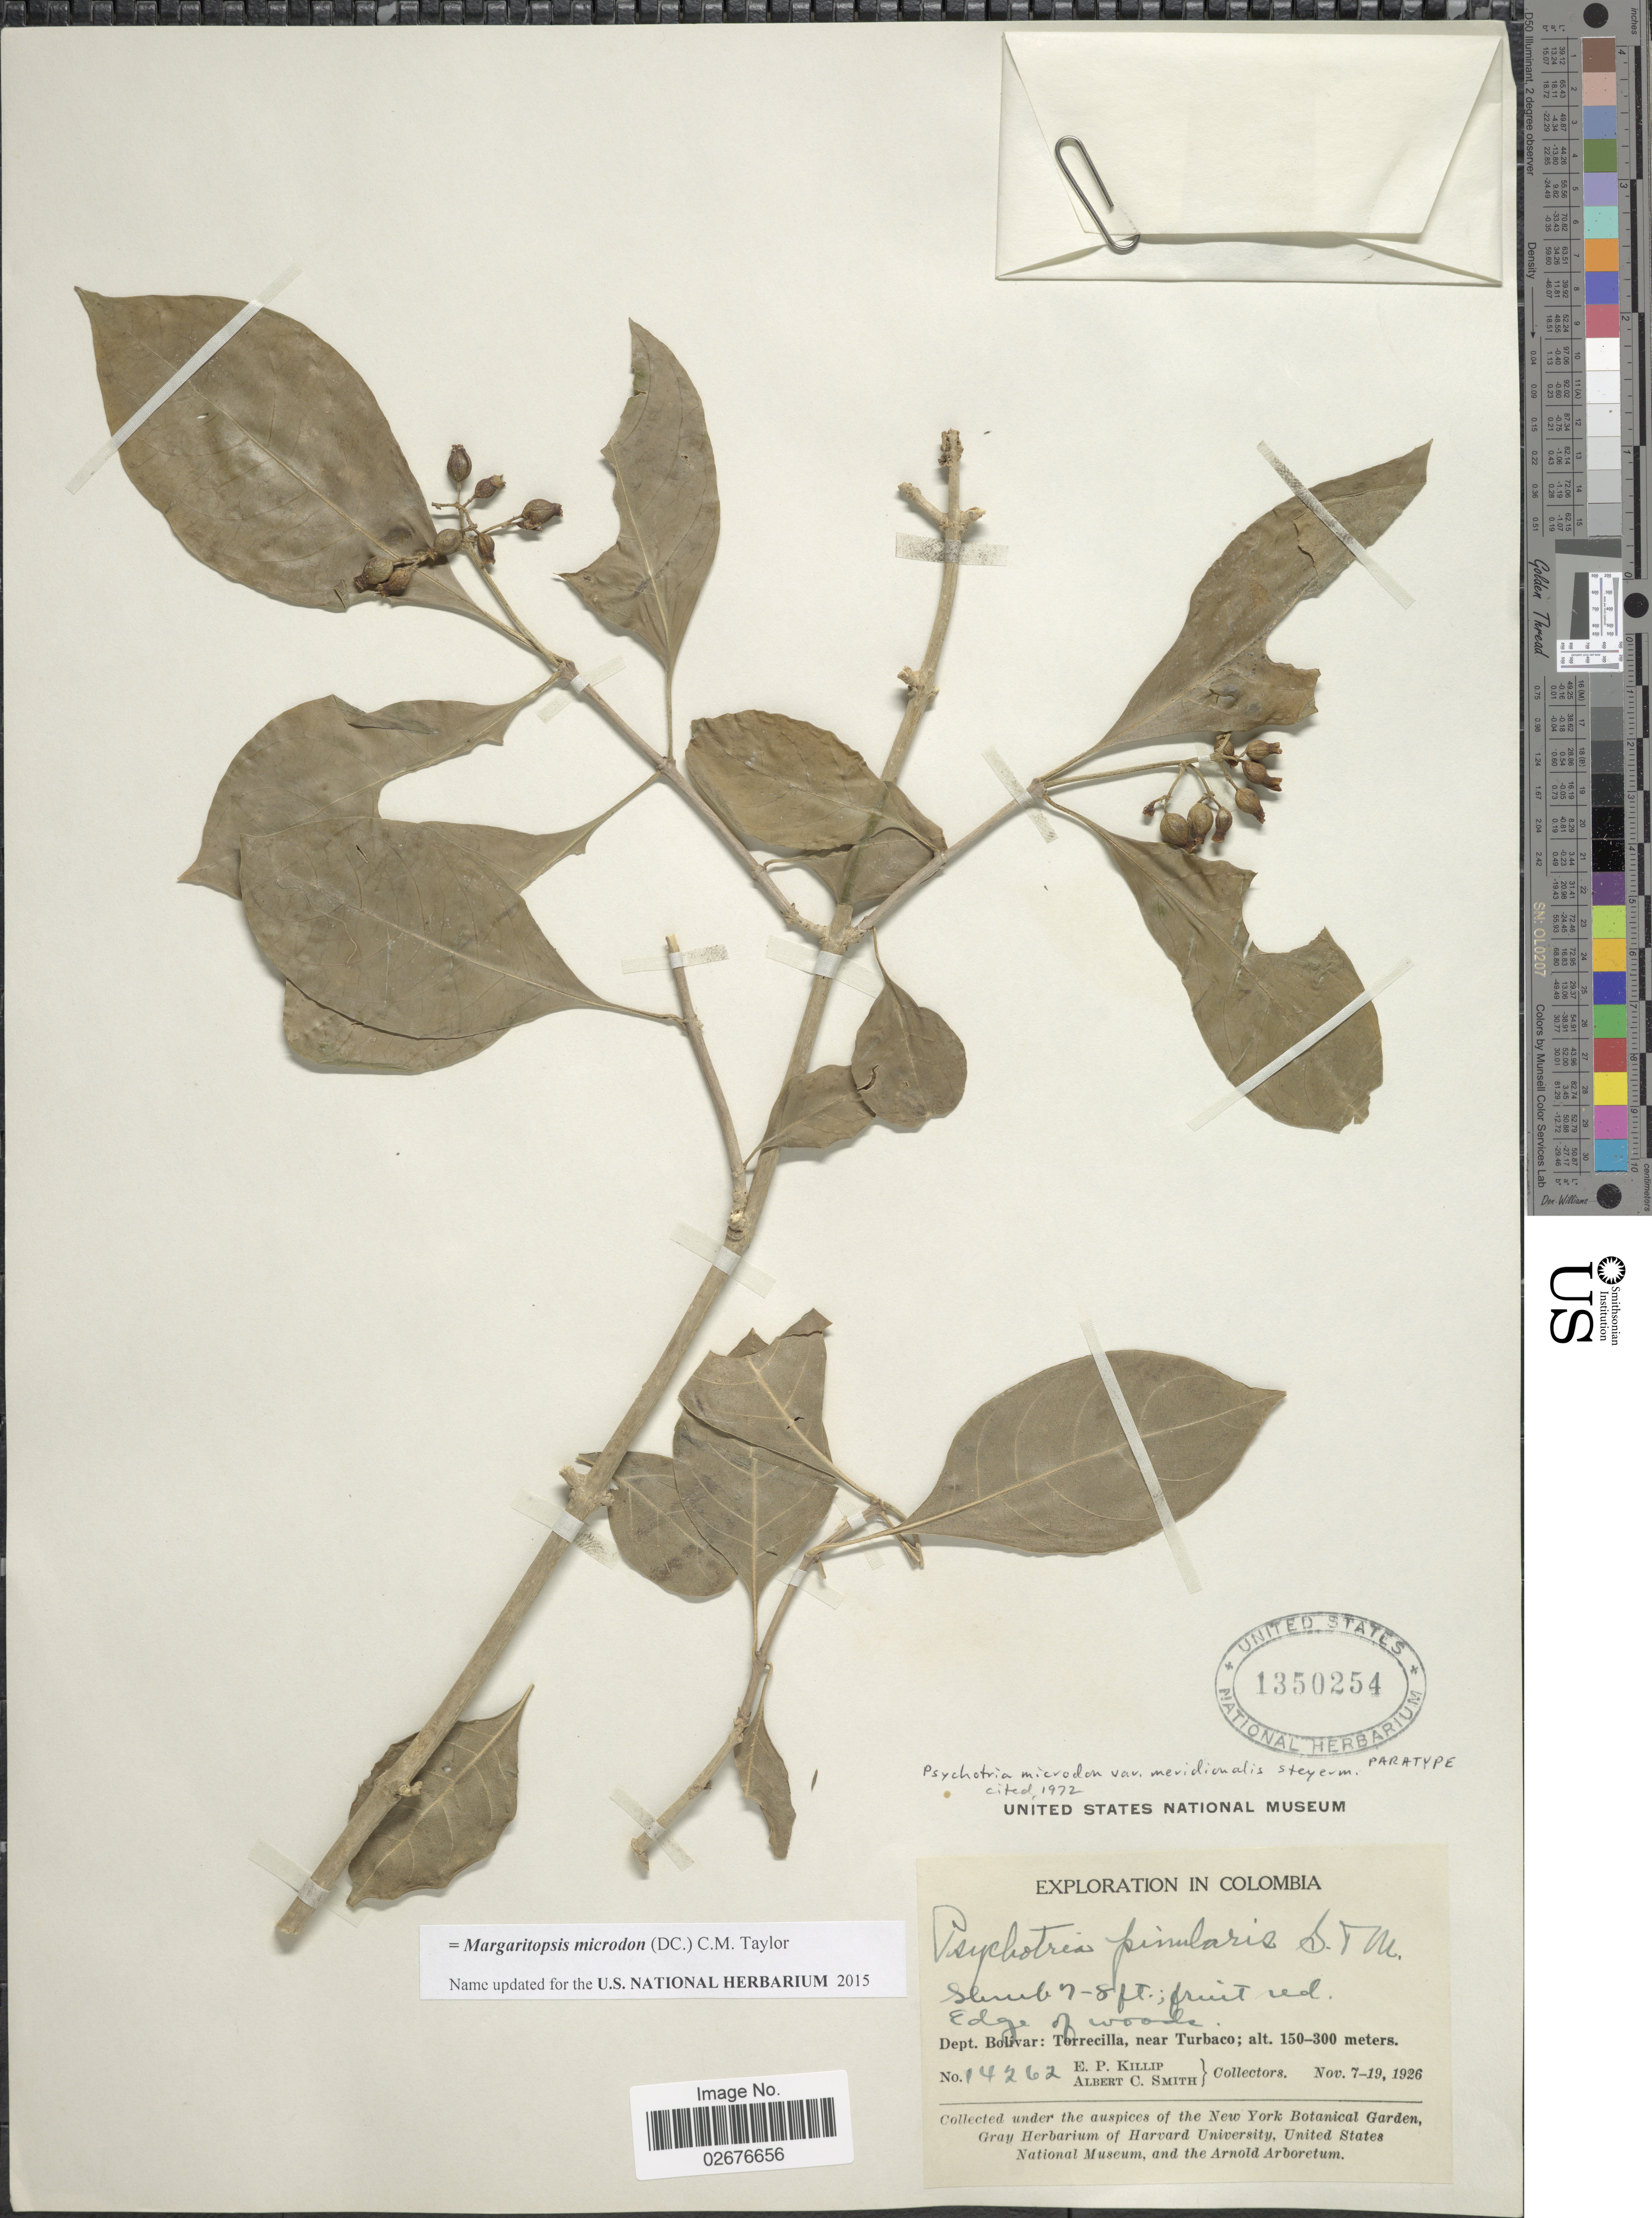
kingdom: Plantae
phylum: Tracheophyta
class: Magnoliopsida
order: Gentianales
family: Rubiaceae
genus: Margaritopsis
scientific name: Margaritopsis microdon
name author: (DC.) C.M. Taylor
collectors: E. P. Killip & A. C. Smith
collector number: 14262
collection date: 1926-11-07/1926-11-19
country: Colombia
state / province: Bolívar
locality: Torrecilla, near Turbaco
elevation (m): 150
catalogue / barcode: US 1350254